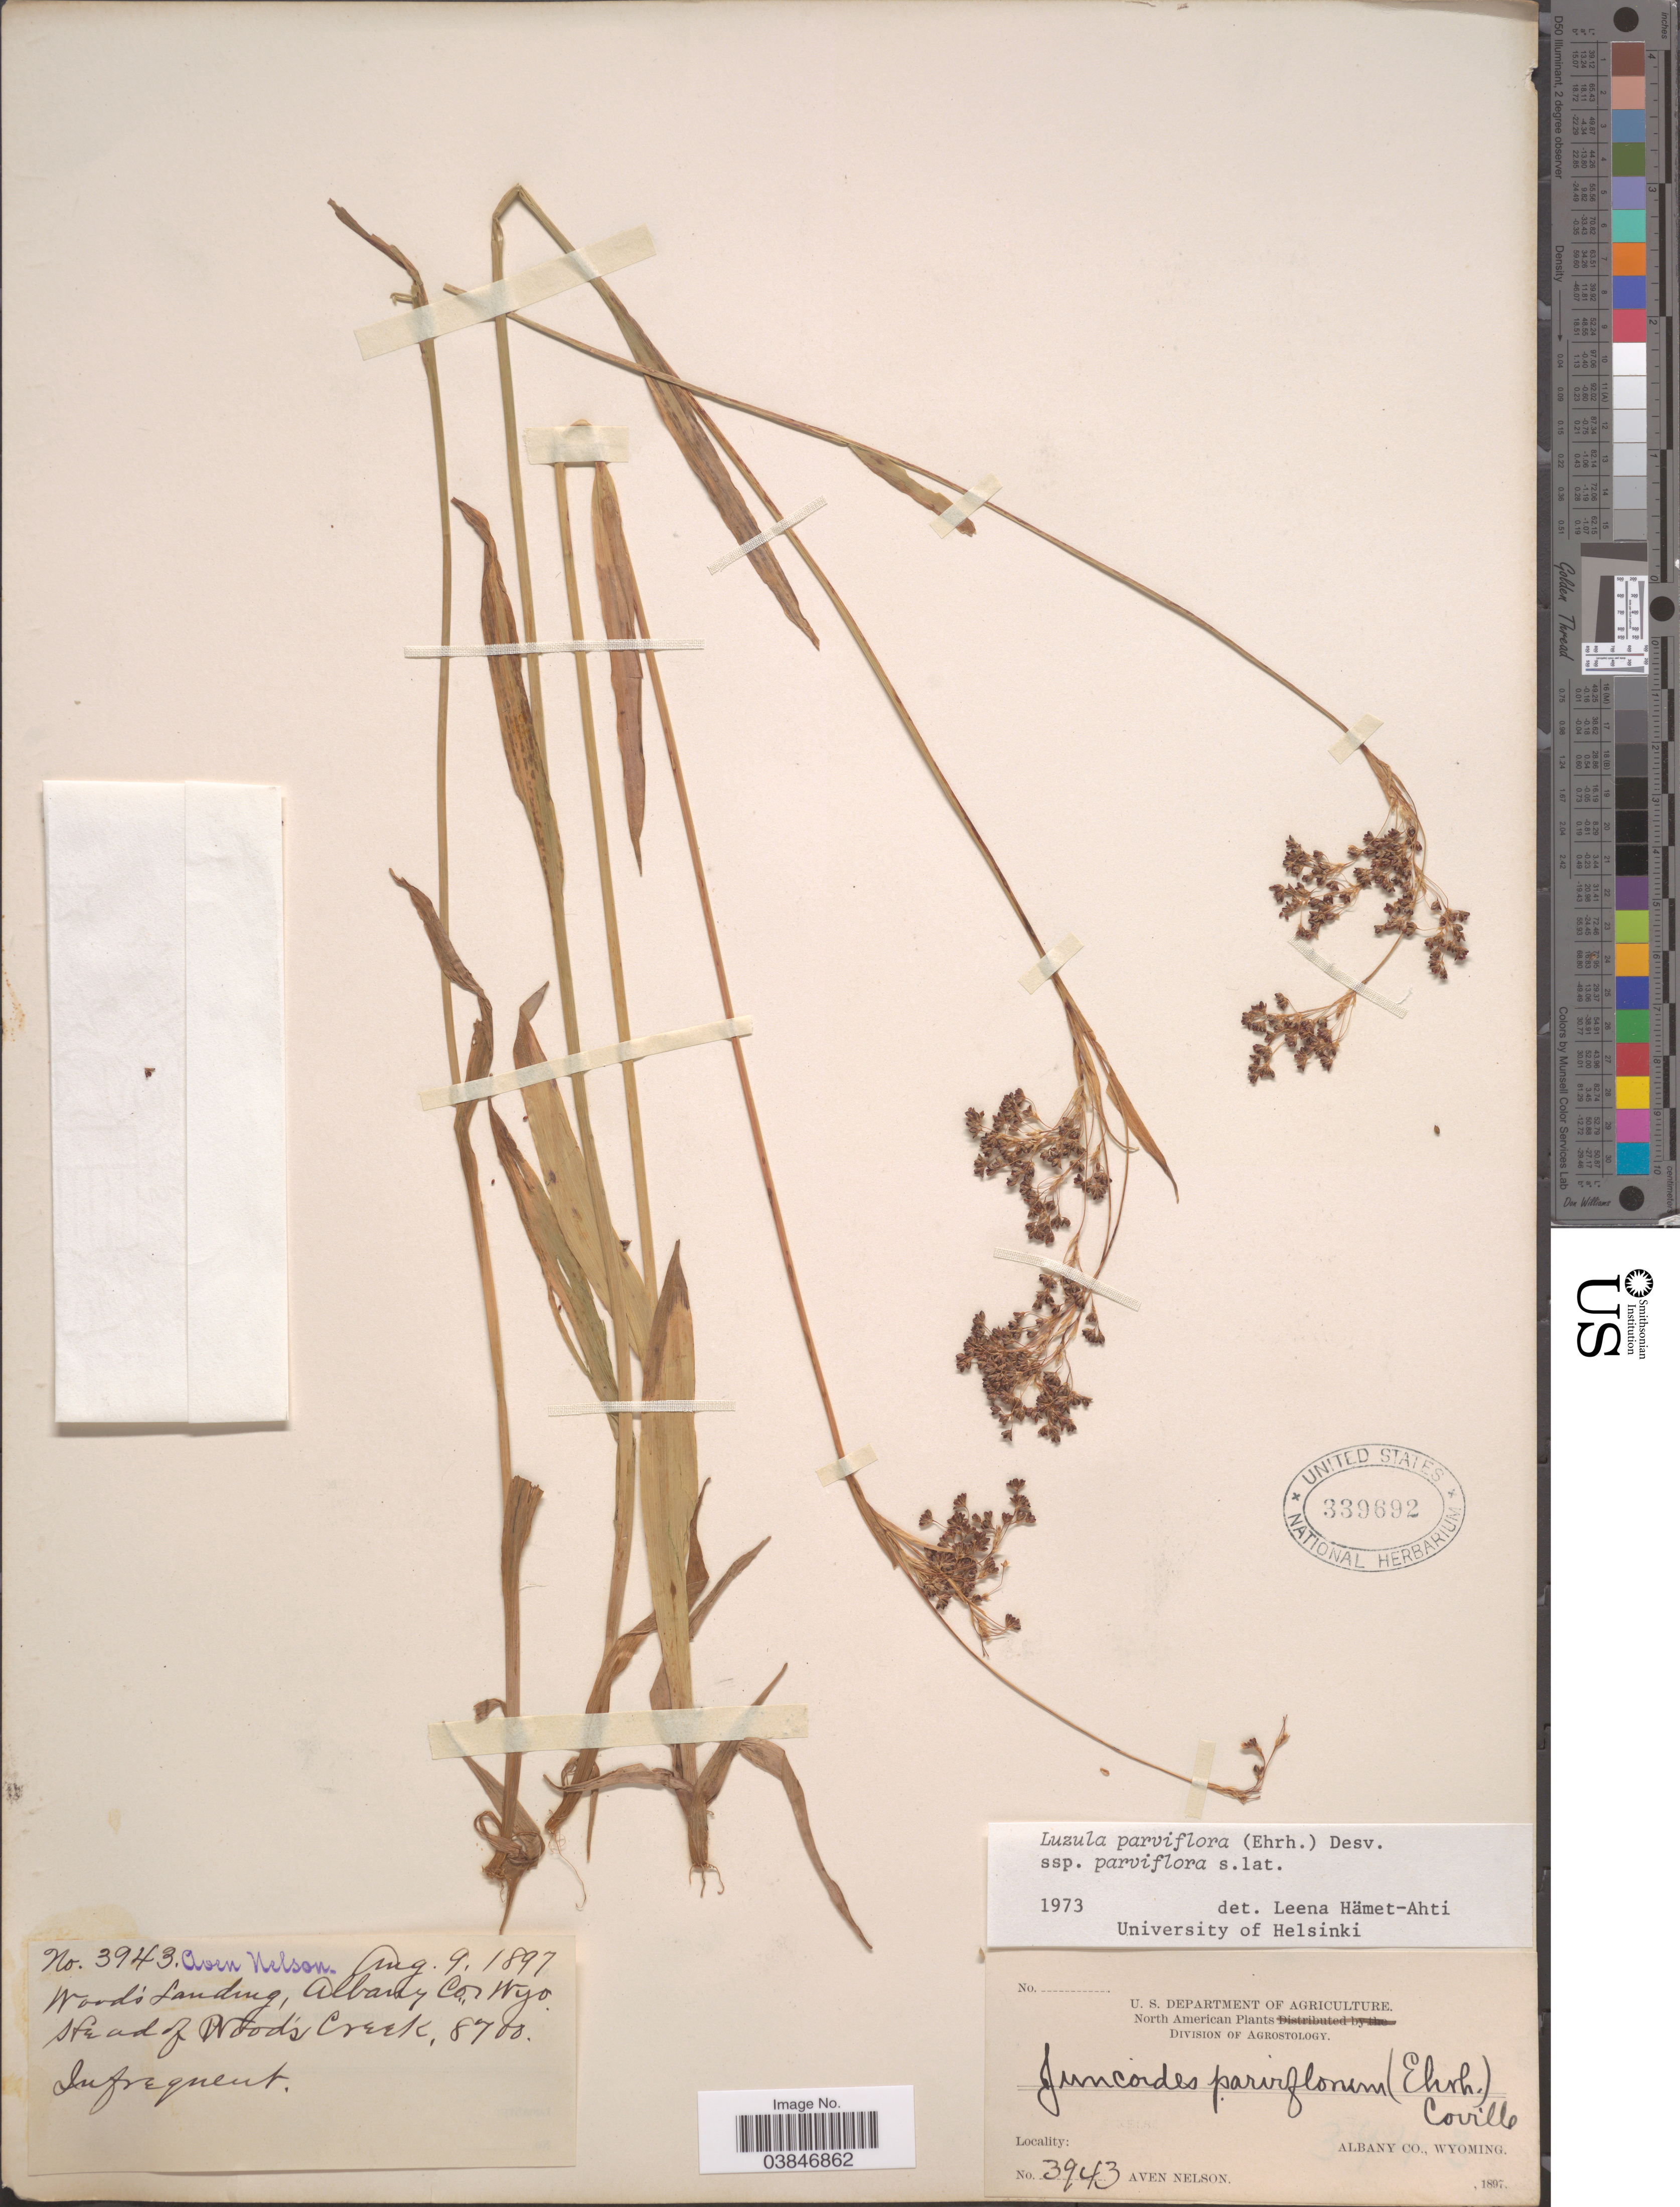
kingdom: Plantae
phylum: Tracheophyta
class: Liliopsida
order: Poales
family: Juncaceae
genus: Luzula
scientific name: Luzula parviflora subsp. parviflora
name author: (Ehrh.) Desv.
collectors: A. Nelson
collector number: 3943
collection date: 1897-08-09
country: United States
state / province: Wyoming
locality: Wood's Landing, Albany Co, Head of Wood's Creek.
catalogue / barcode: US 339692